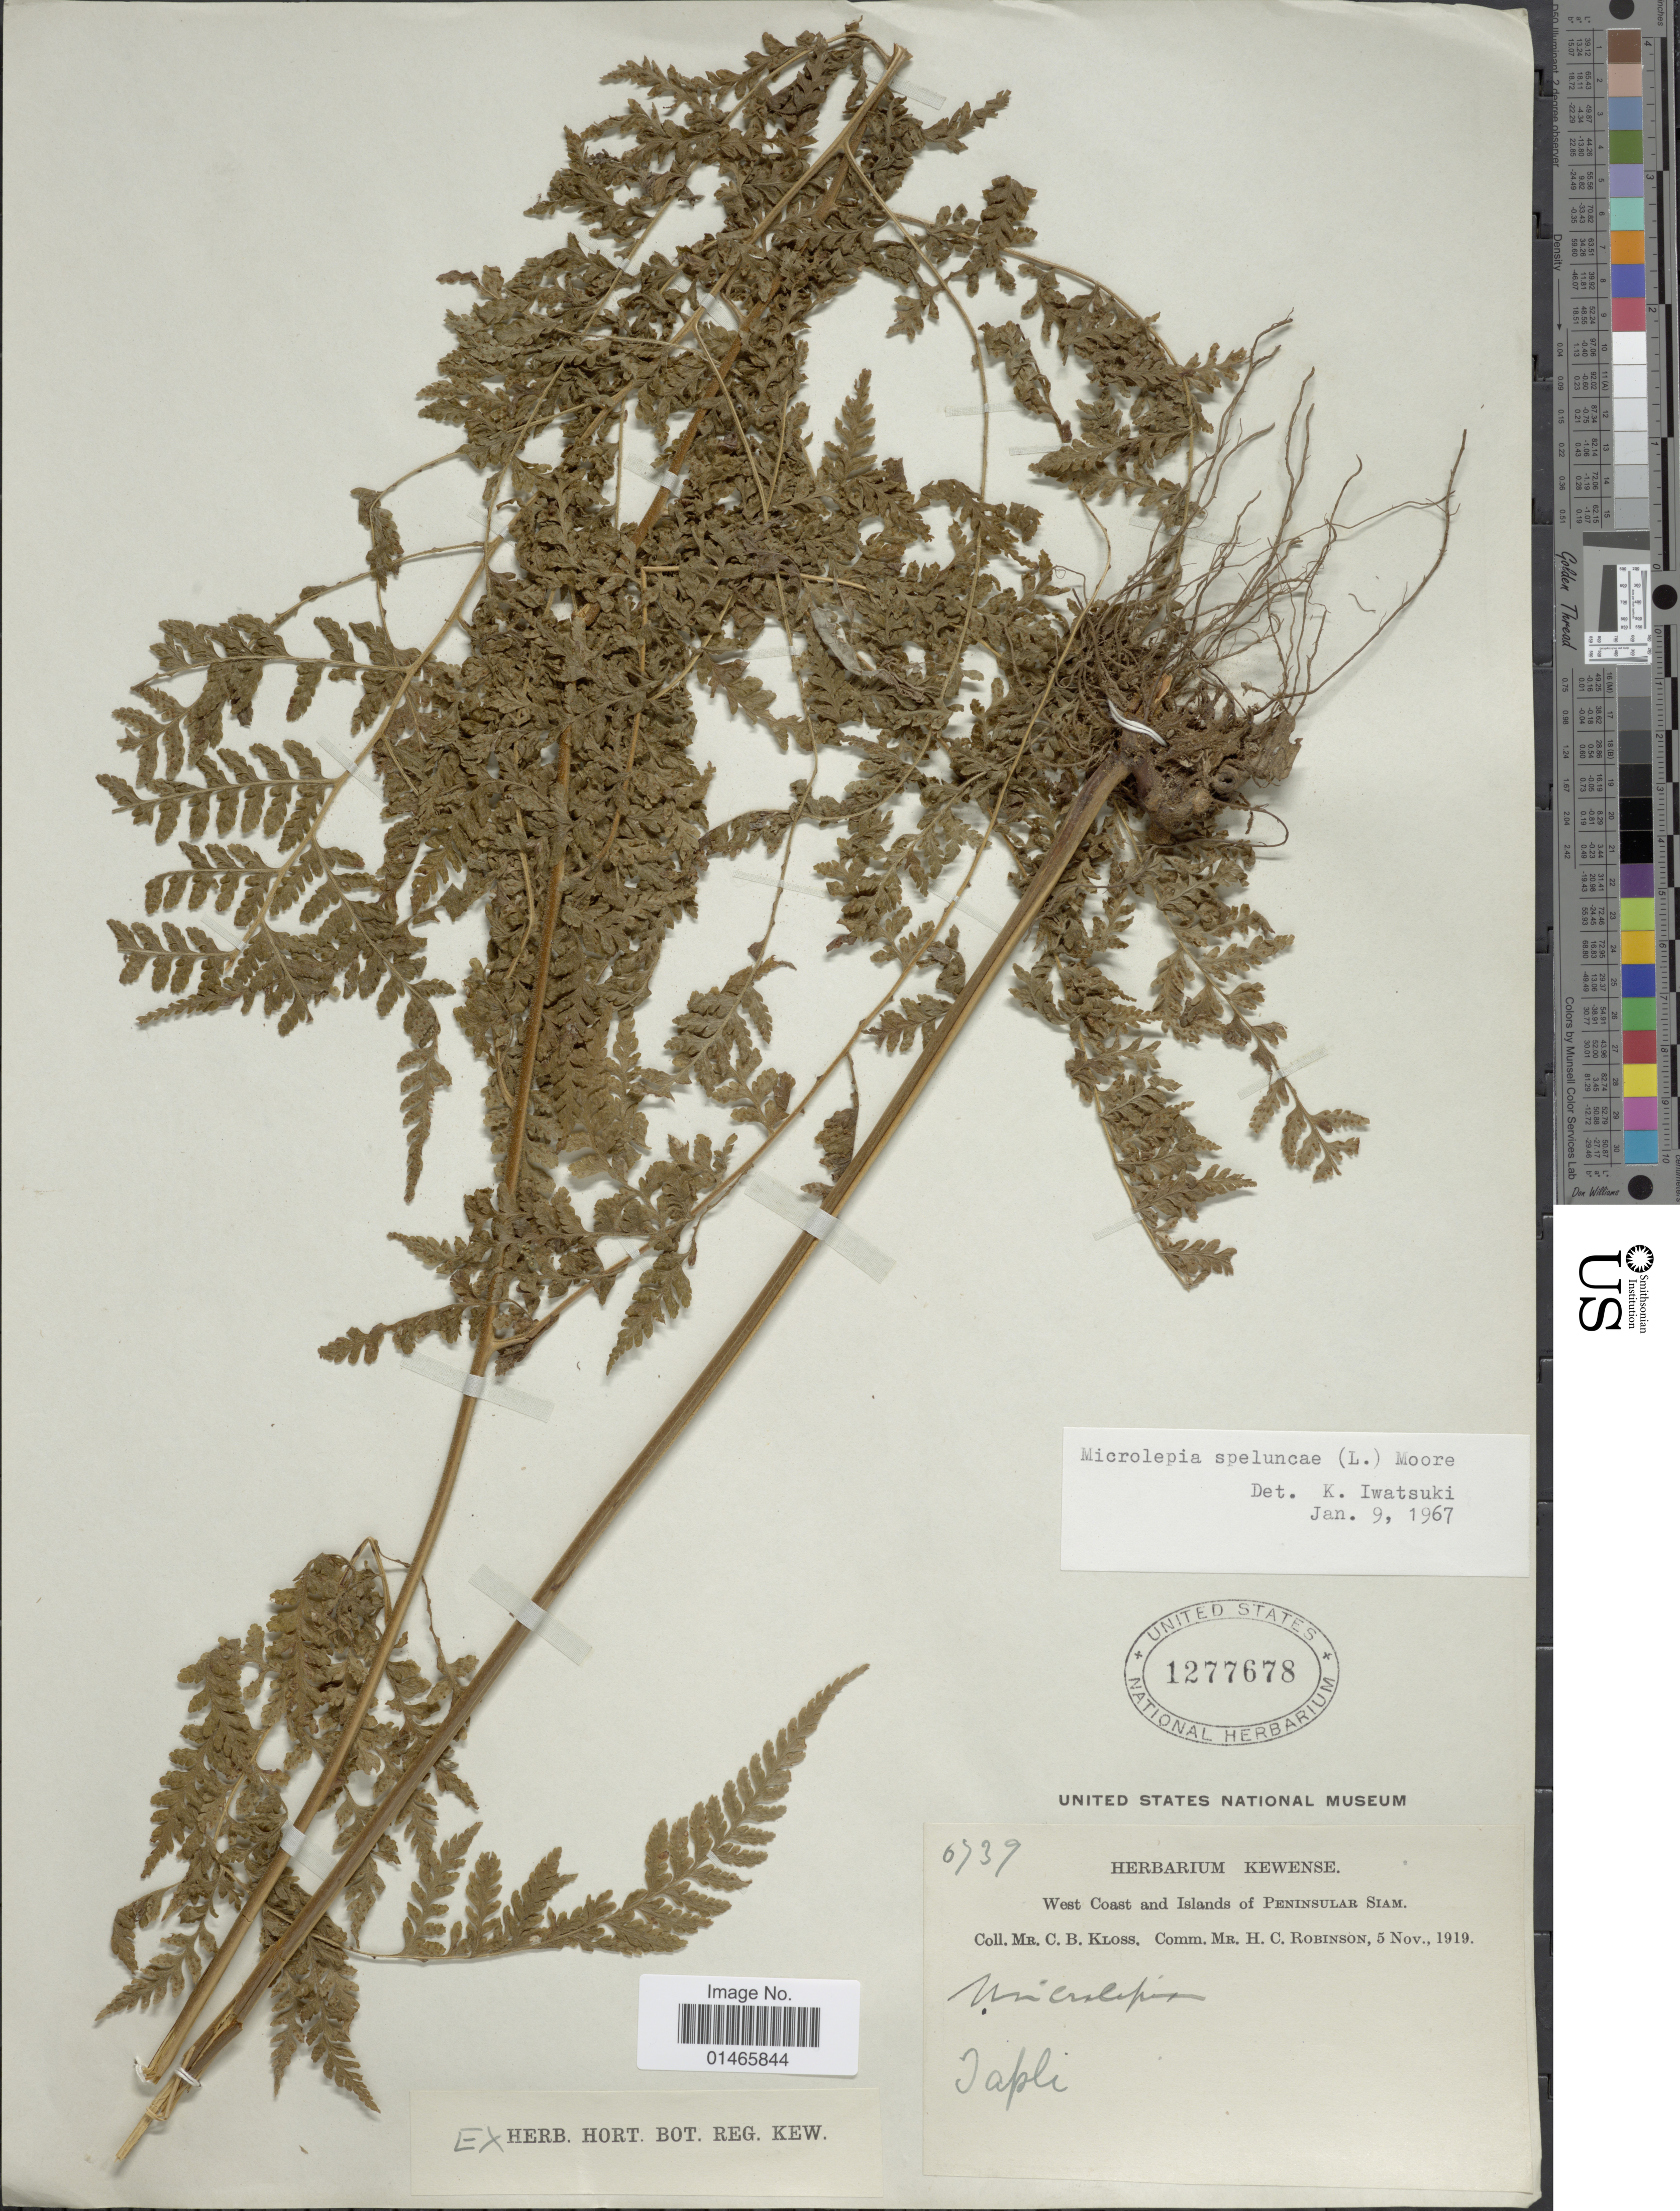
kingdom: Plantae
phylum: Tracheophyta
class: Polypodiopsida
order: Polypodiales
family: Dennstaedtiaceae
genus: Microlepia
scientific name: Microlepia speluncae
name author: (L.) T. Moore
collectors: C. Kloss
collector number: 739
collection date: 1919-11-05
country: Thailand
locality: Kewense, West Coast and Island of Peninsular Siam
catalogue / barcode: US 1277678